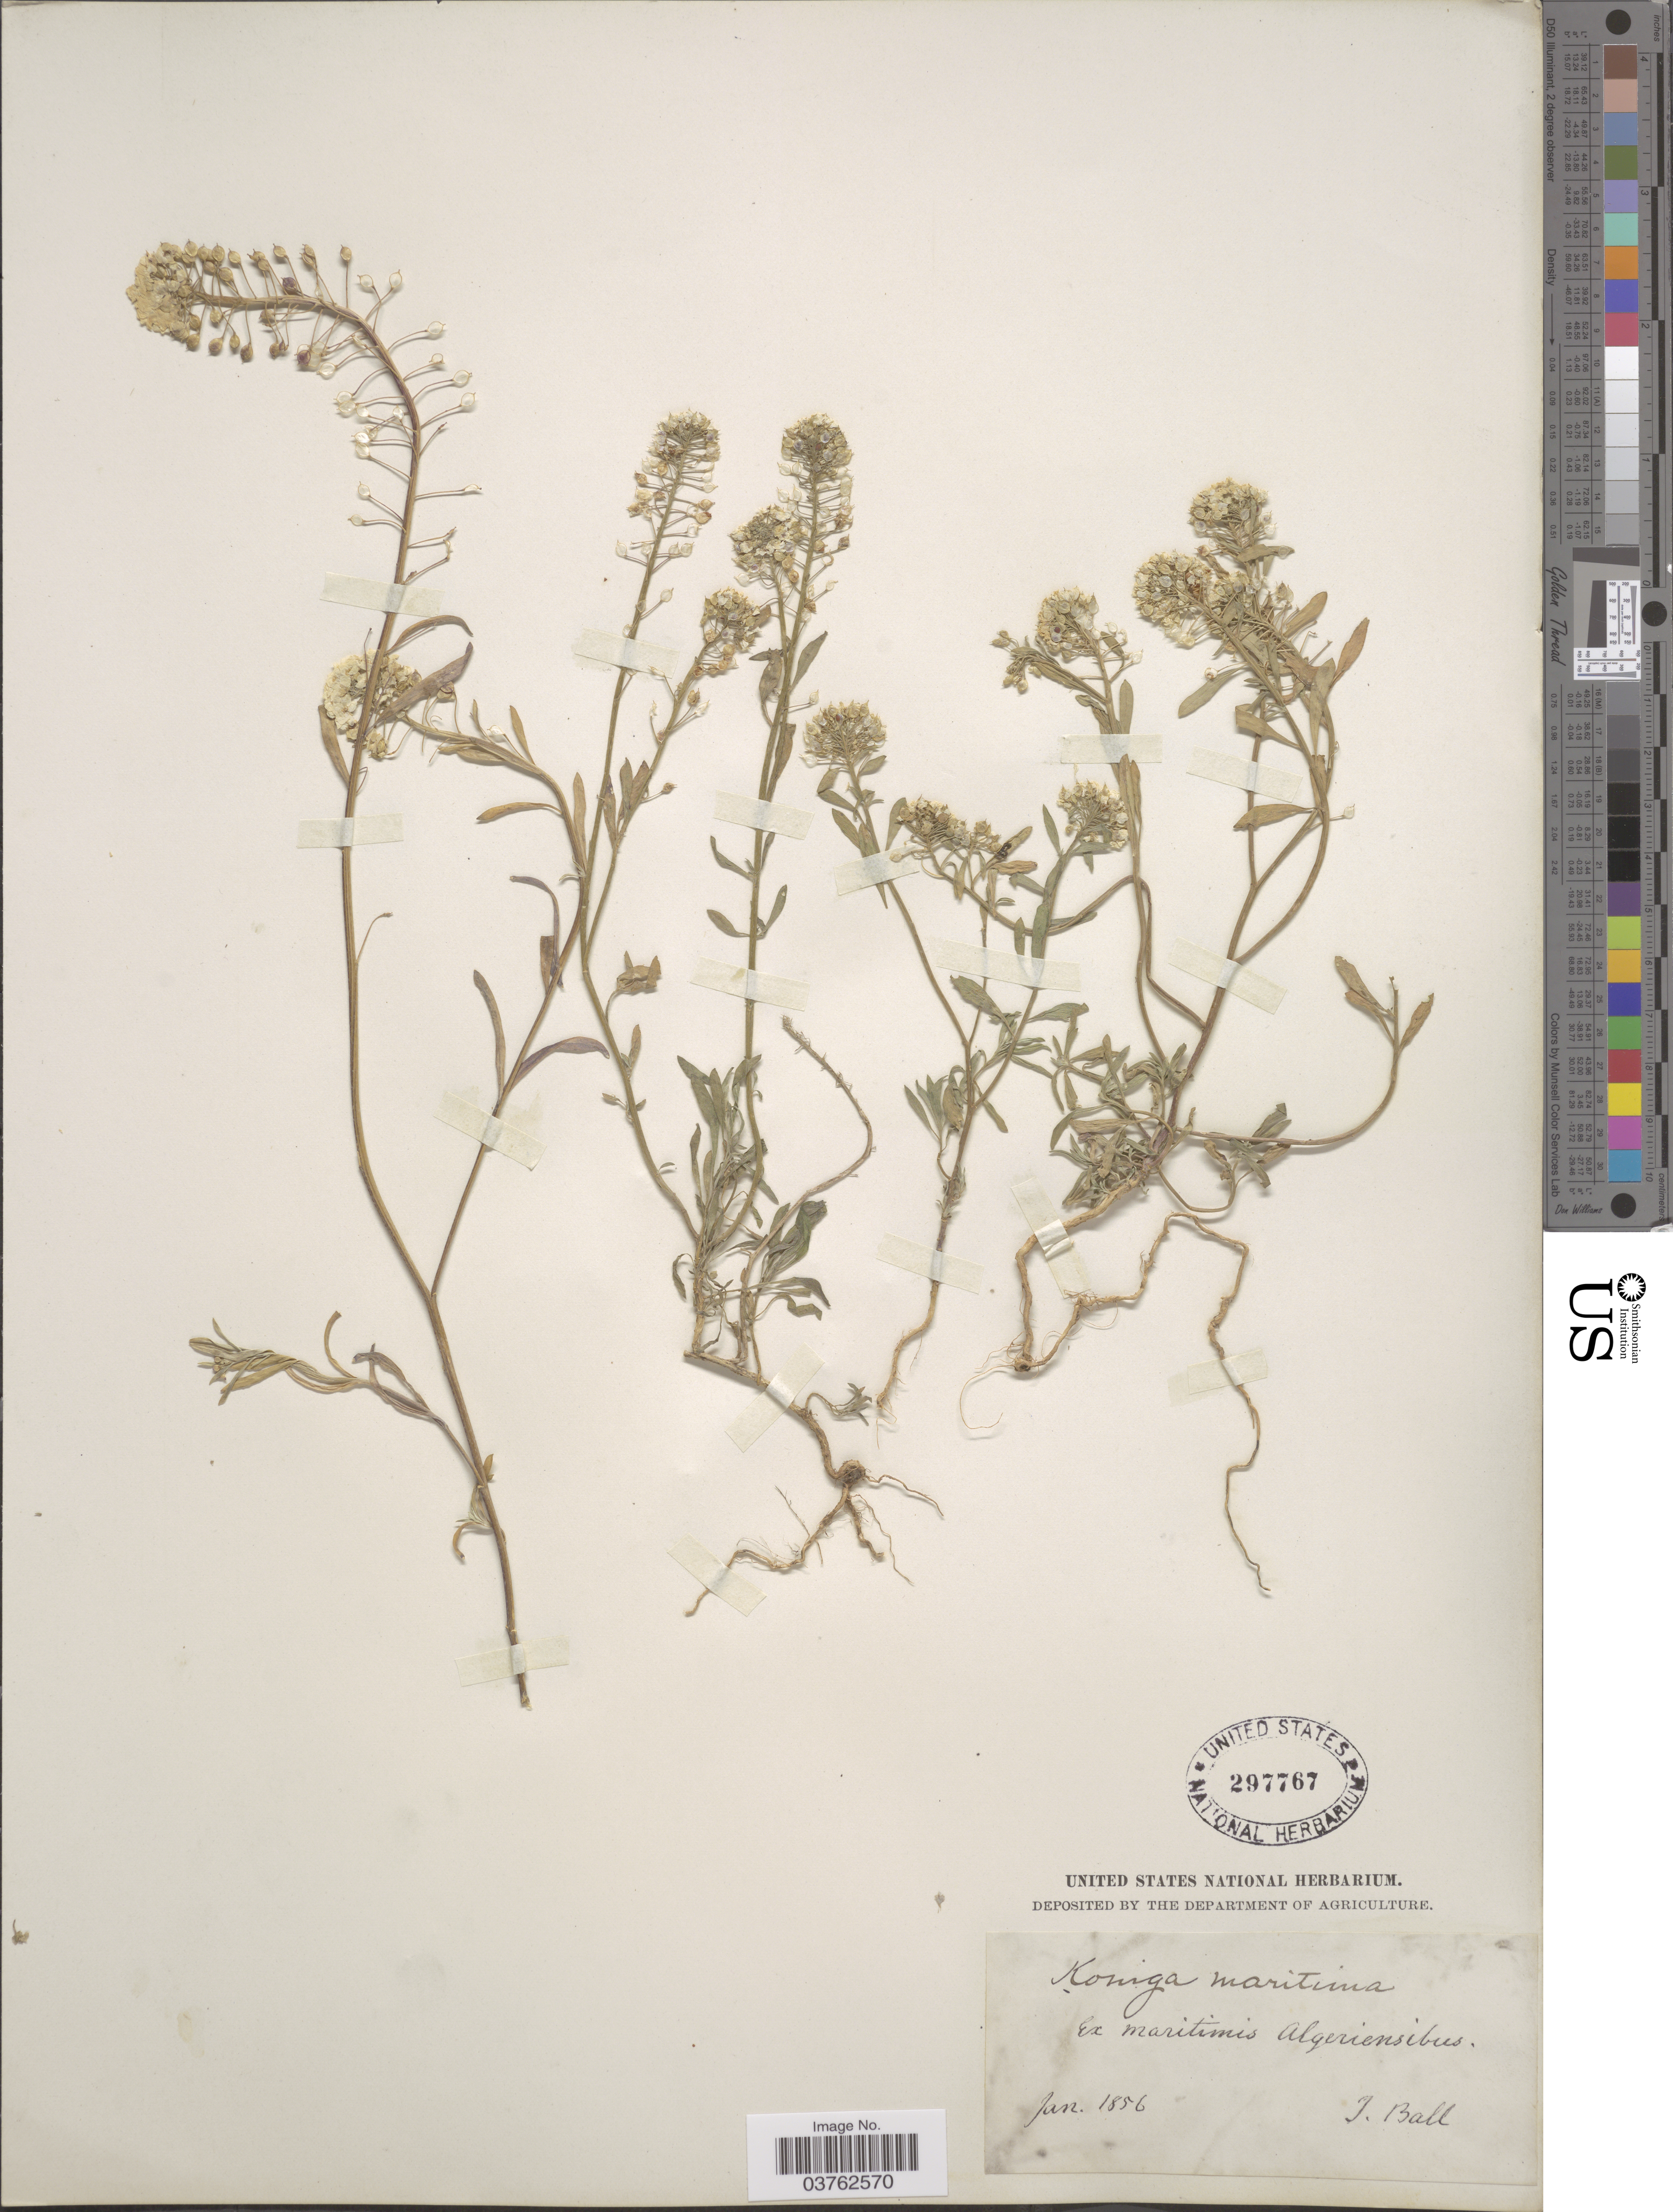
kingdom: Plantae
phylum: Tracheophyta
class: Magnoliopsida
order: Brassicales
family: Brassicaceae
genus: Lobularia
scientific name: Lobularia maritima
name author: (L.) Desv.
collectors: J. Ball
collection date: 1856-01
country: Algeria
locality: Ex maritimis Algeriensibus.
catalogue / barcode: US 297767